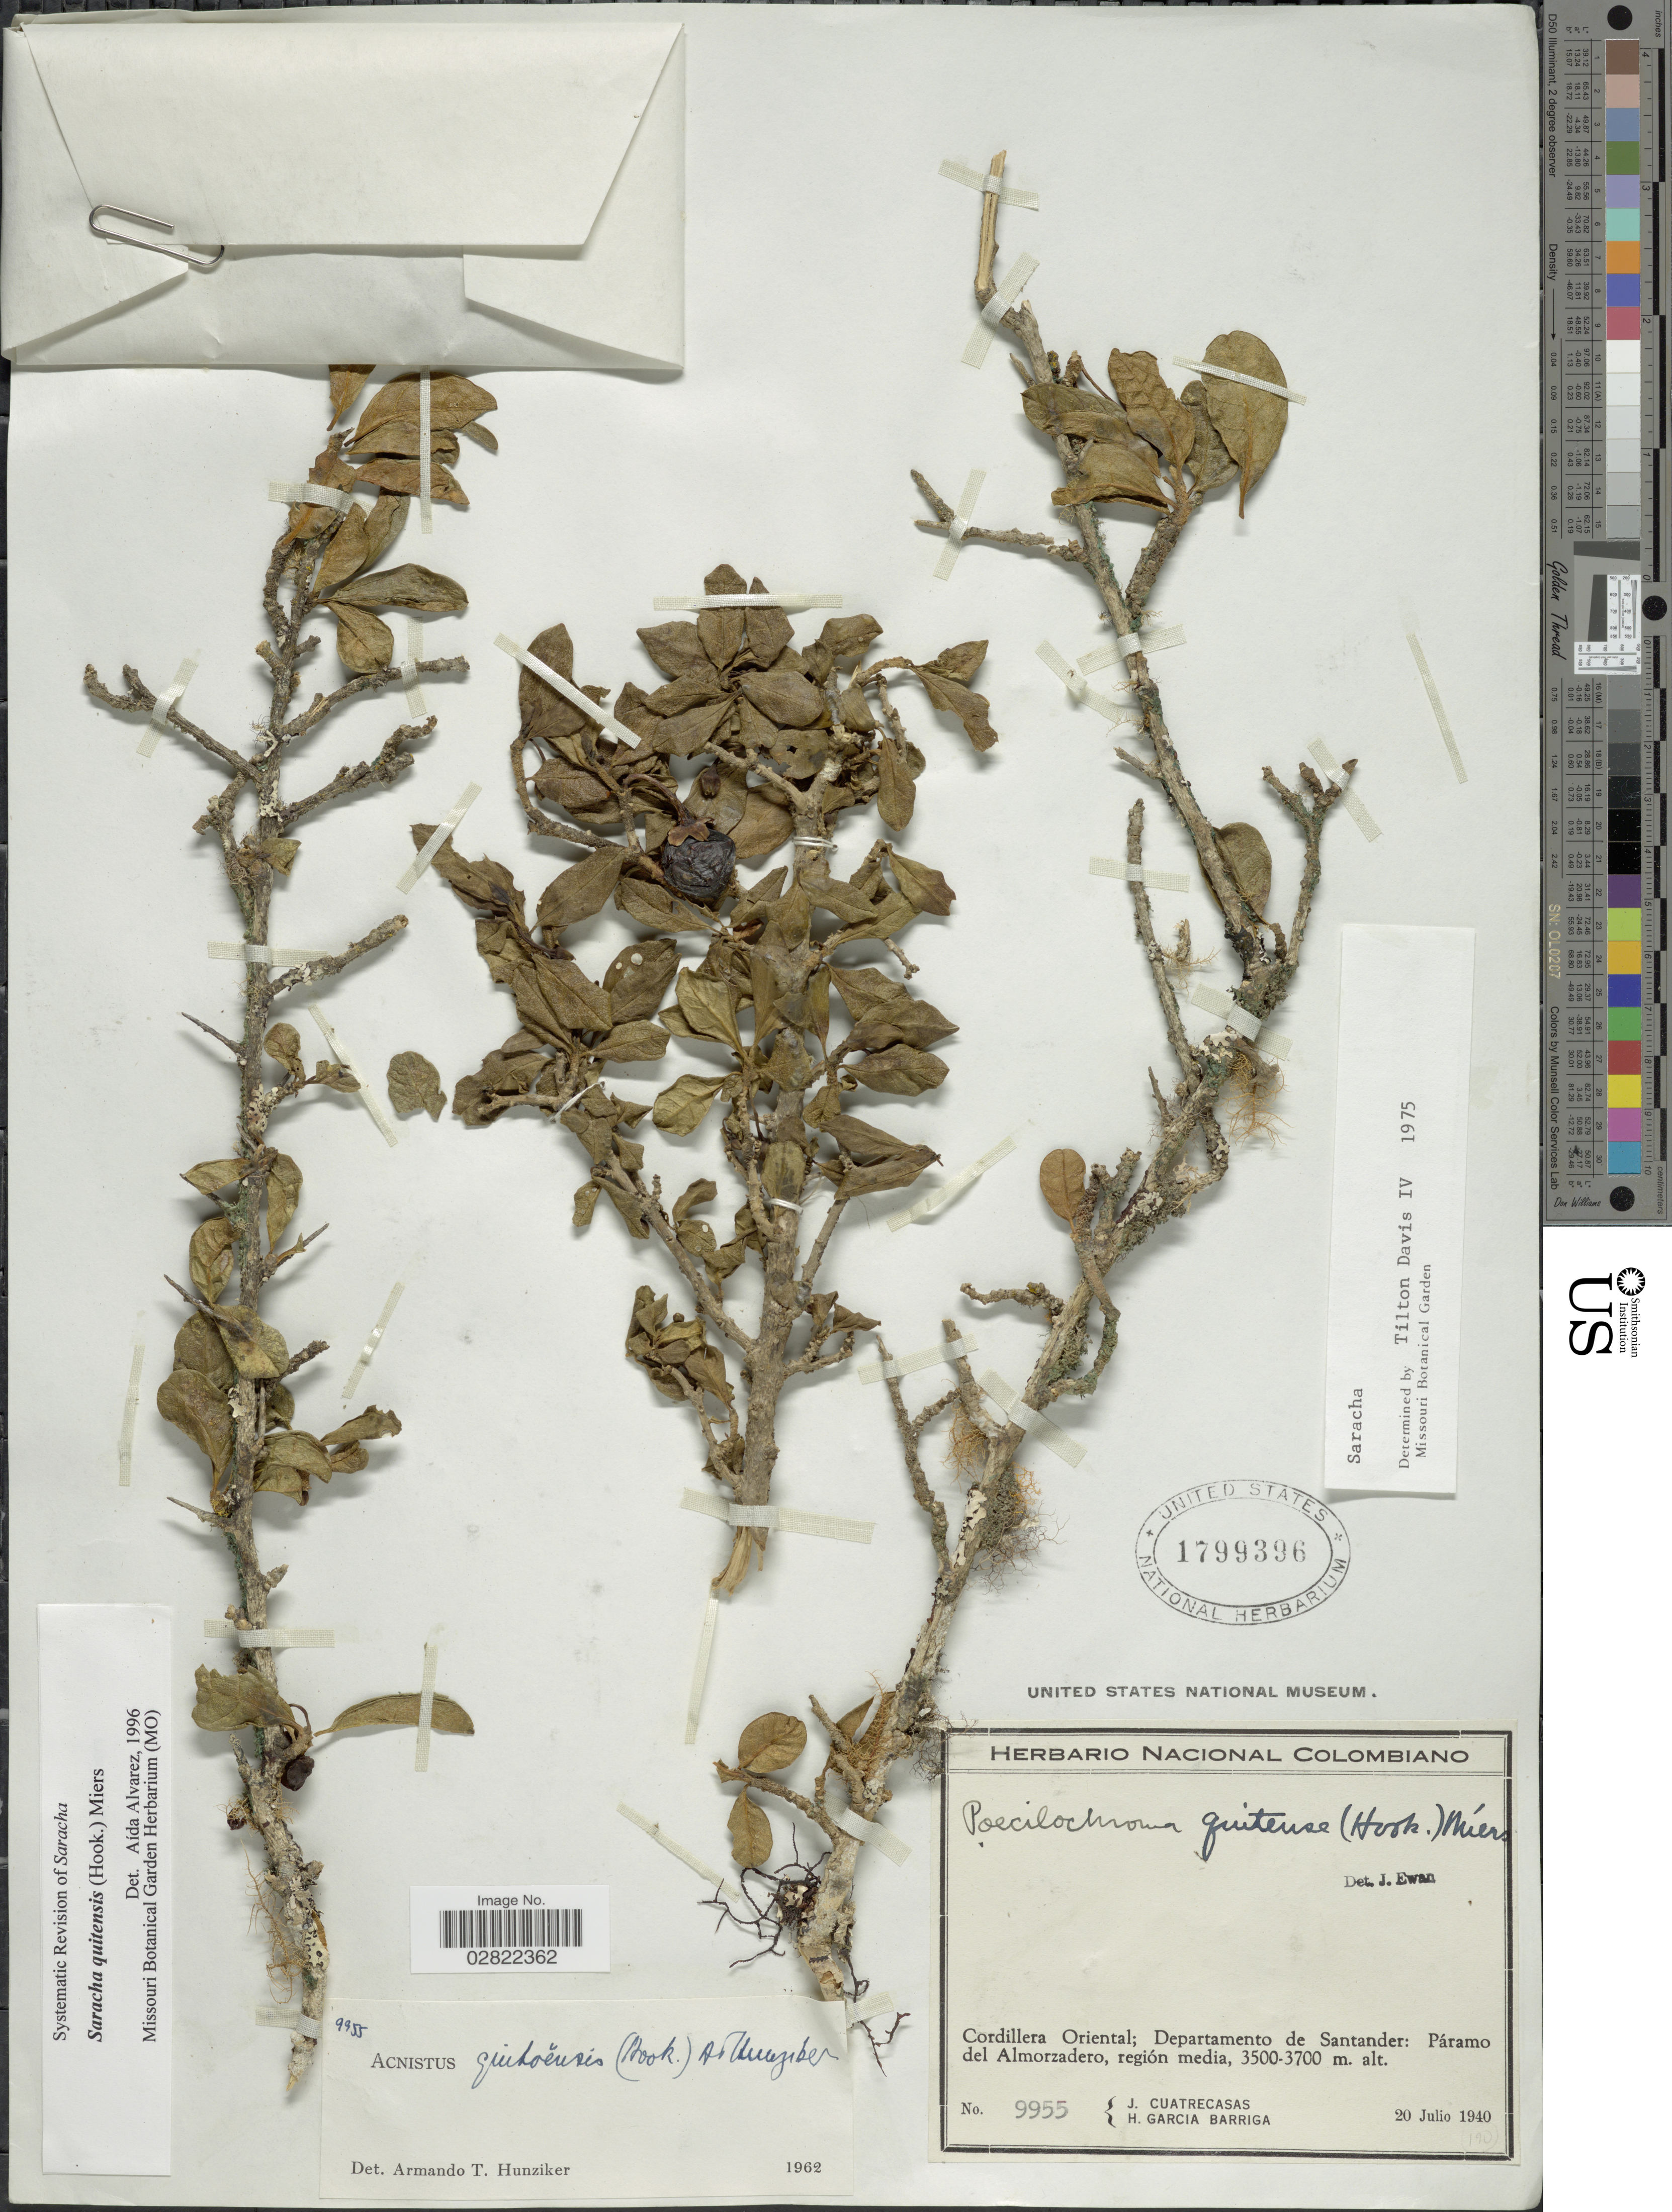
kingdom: Plantae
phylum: Tracheophyta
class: Magnoliopsida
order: Solanales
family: Solanaceae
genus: Saracha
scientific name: Saracha quitensis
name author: (Hook.) Miers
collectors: J. Cuatrecasas & H. García Barriga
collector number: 9955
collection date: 1940-07-20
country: Colombia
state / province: Santander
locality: Cordillera Oriental, Departamento de Santander: Páramo del Almorzadero, región media.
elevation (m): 3500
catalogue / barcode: US 1799396